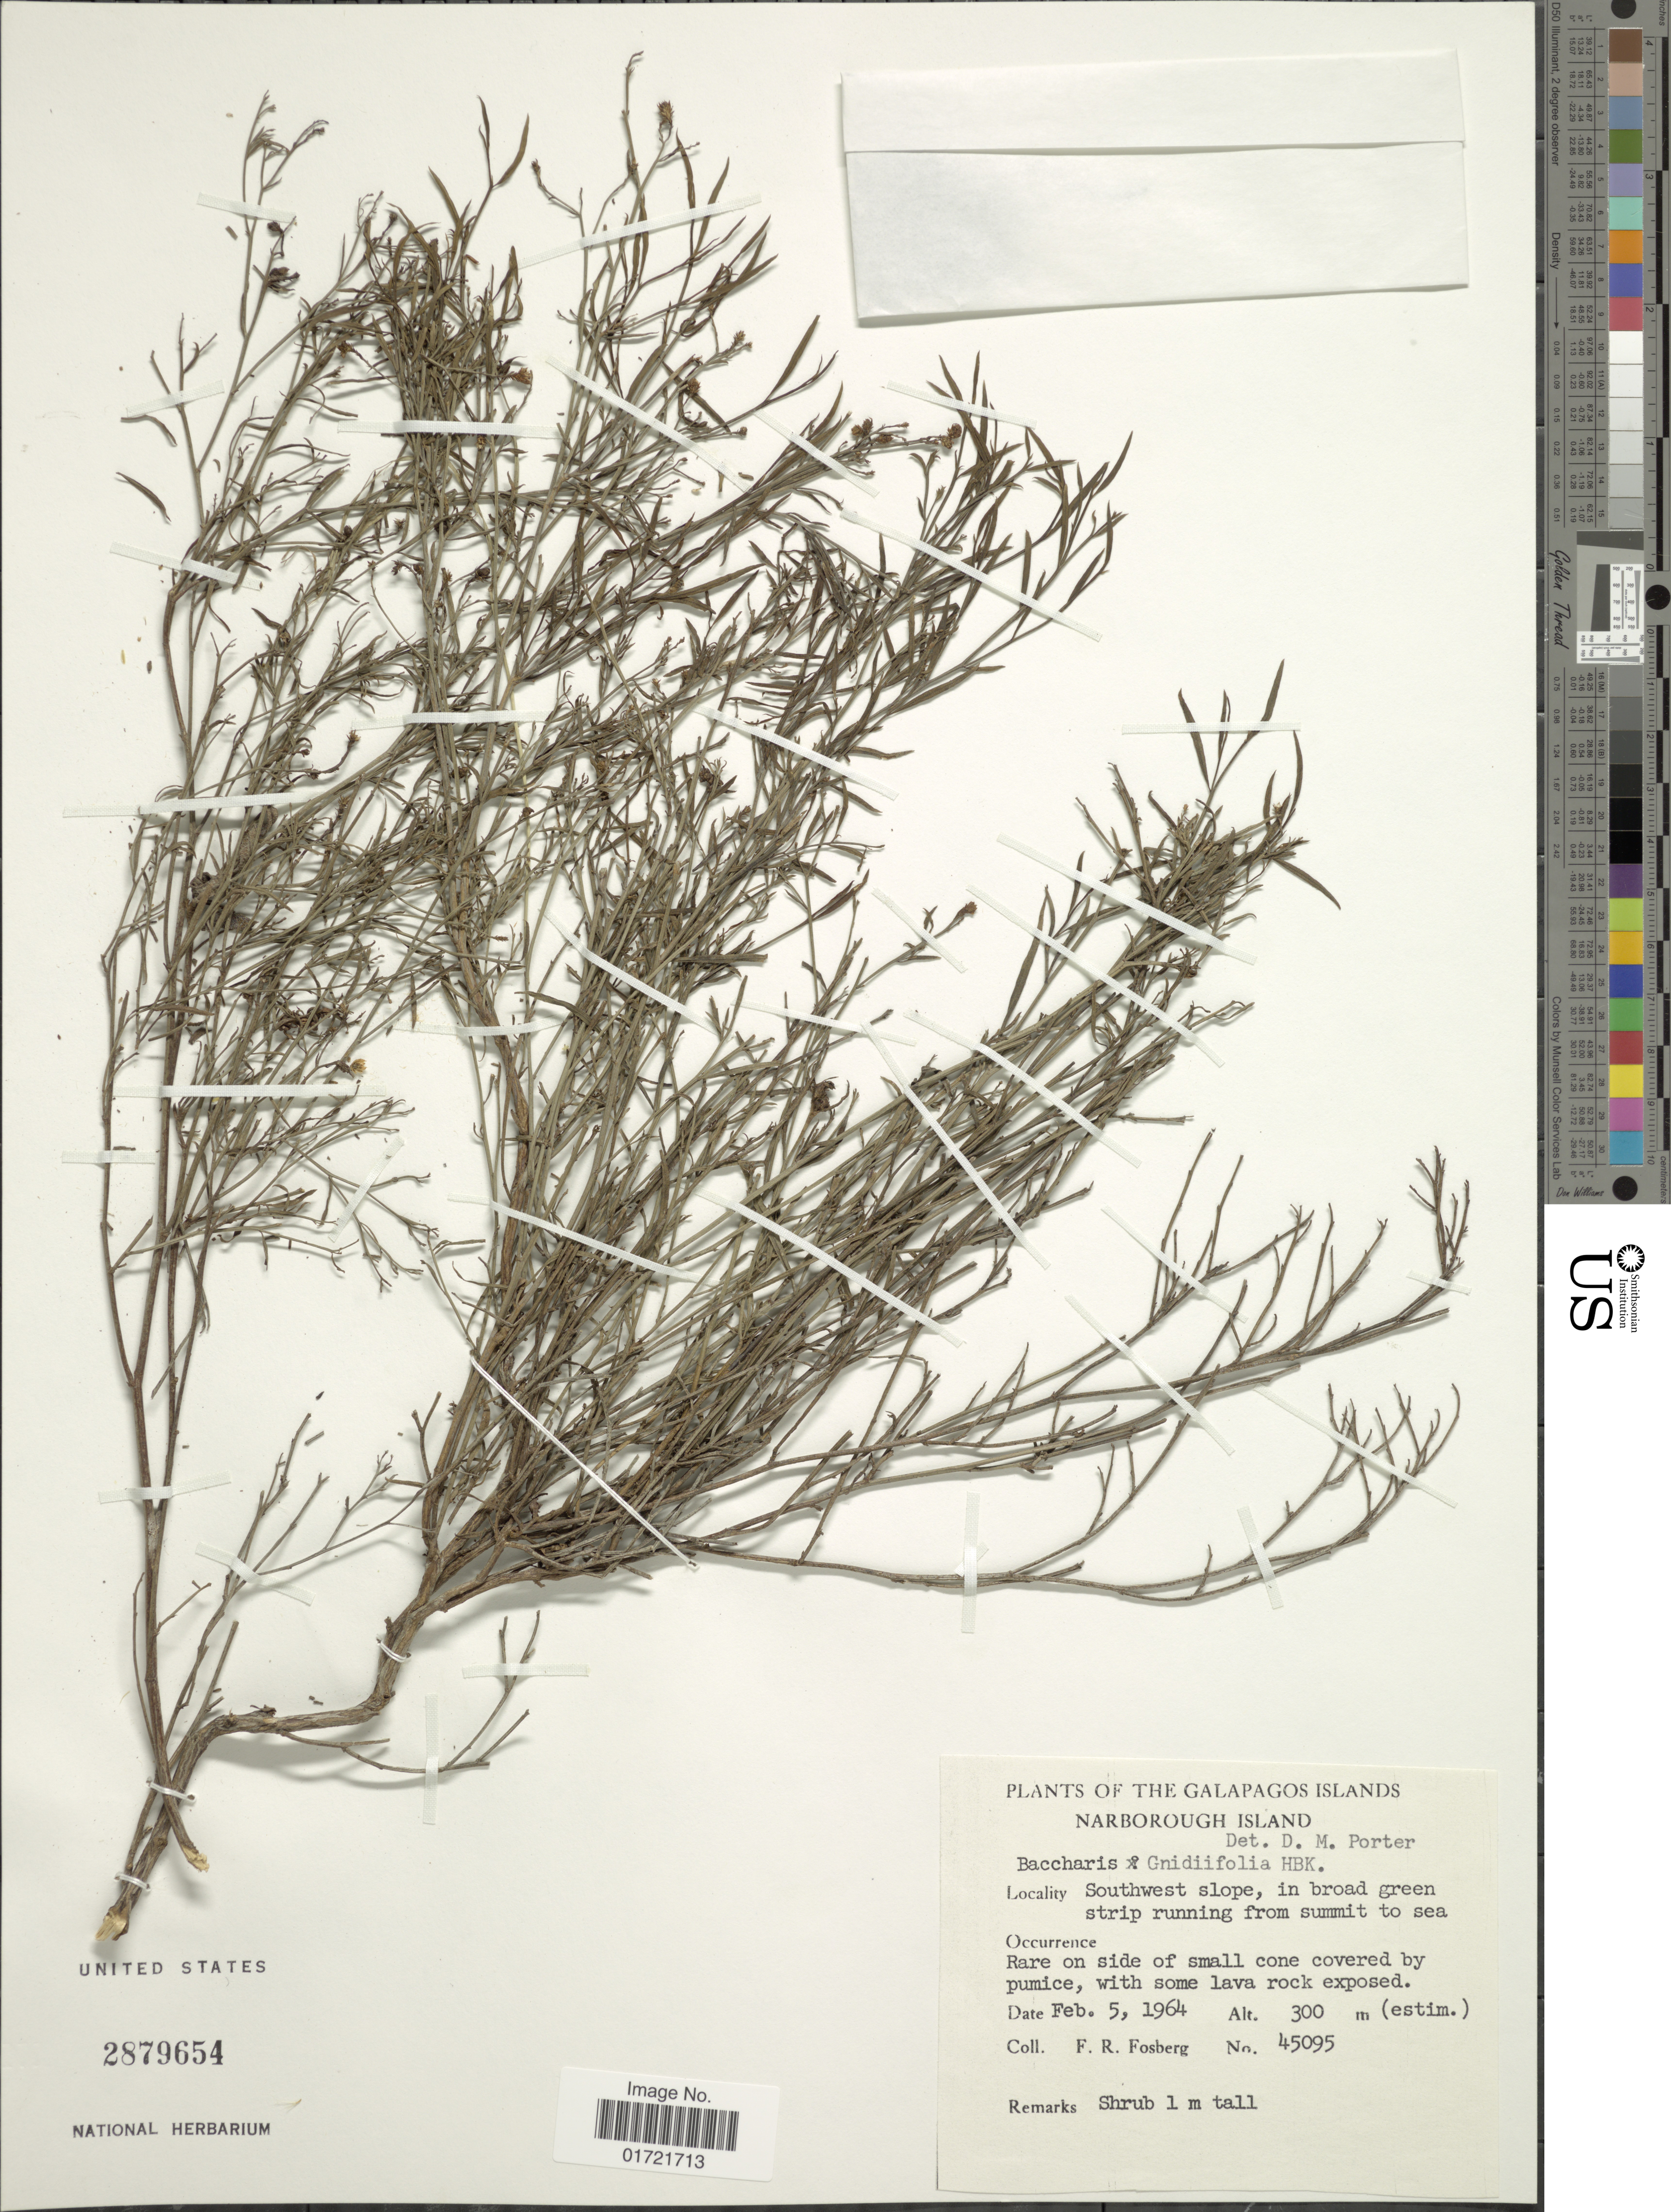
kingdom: Plantae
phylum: Tracheophyta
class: Magnoliopsida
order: Asterales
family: Asteraceae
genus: Baccharis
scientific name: Baccharis sp.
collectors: F. R. Fosberg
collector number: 45095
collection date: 1964-02-05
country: Ecuador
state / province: Colón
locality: The Galapagos Islands, Narborough Island, Southwest slope, in broad green strip running from summit to sea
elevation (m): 300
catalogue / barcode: US 2879654